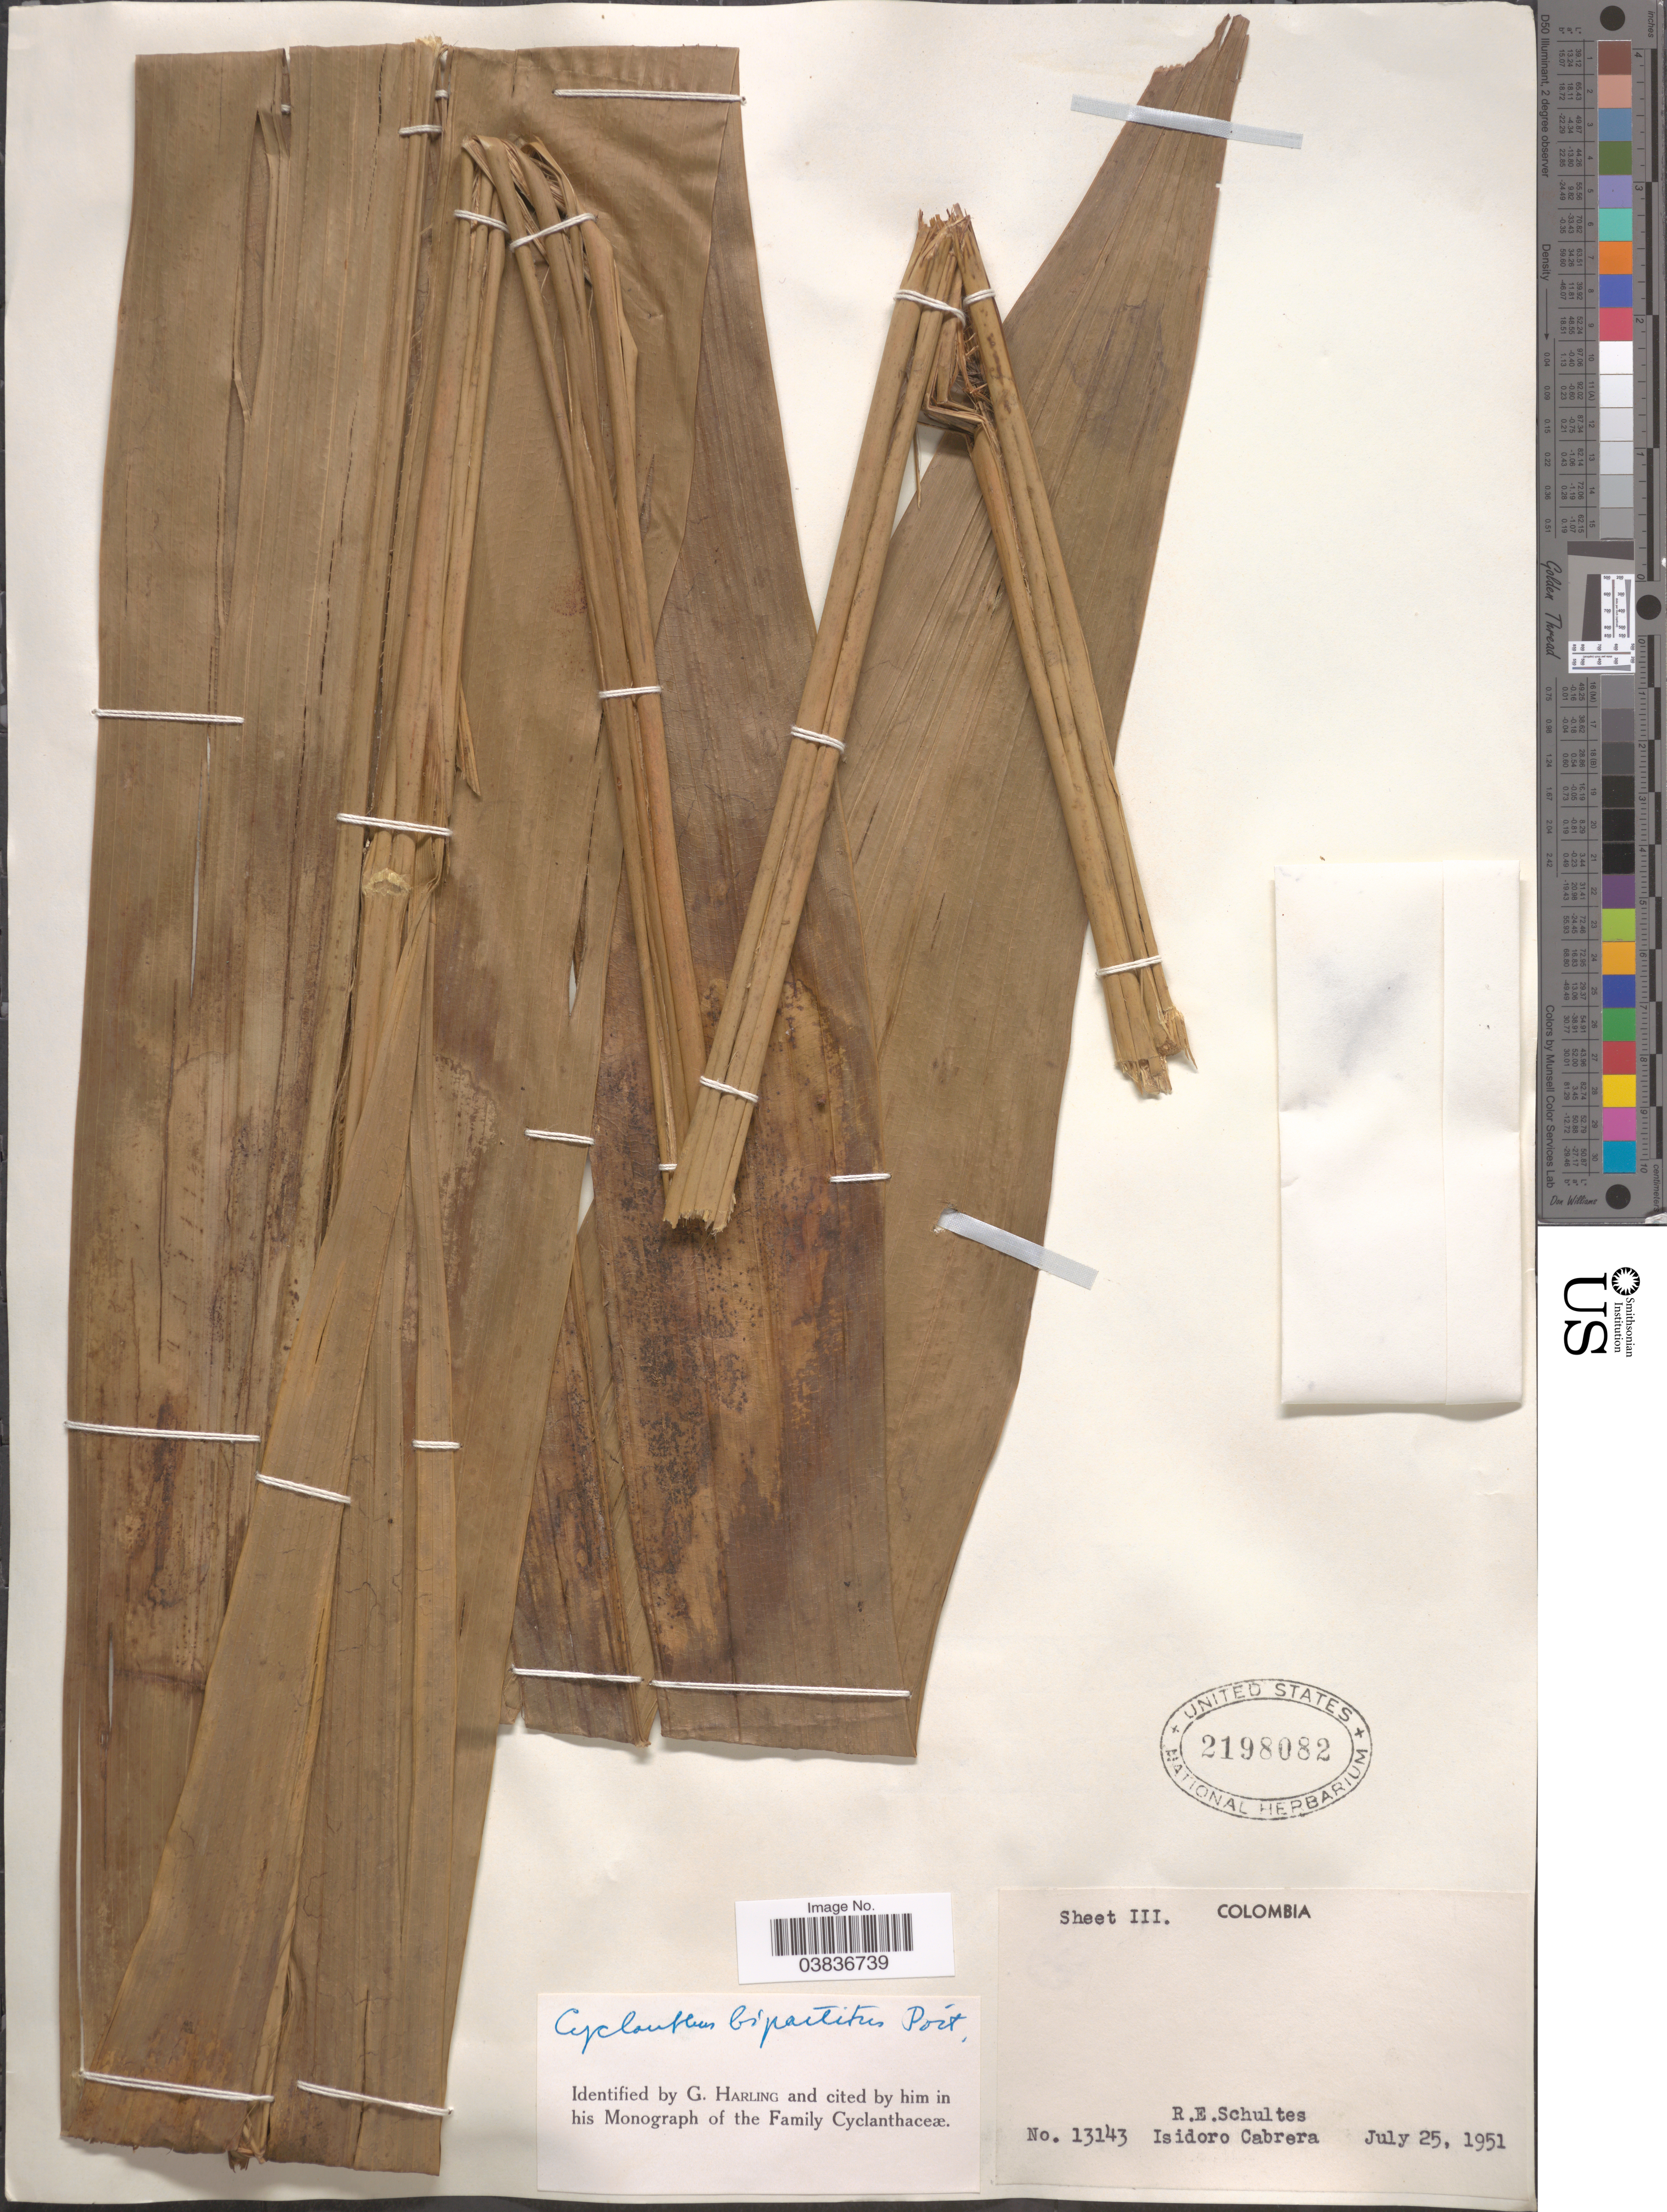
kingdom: Plantae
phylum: Tracheophyta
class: Liliopsida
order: Pandanales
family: Cyclanthaceae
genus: Cyclanthus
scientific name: Cyclanthus bipartitus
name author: Poit. ex A. Rich.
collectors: R. E. Schultes & I. Cabrera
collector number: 13143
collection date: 1951-07-25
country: Colombia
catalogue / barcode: US 2198082